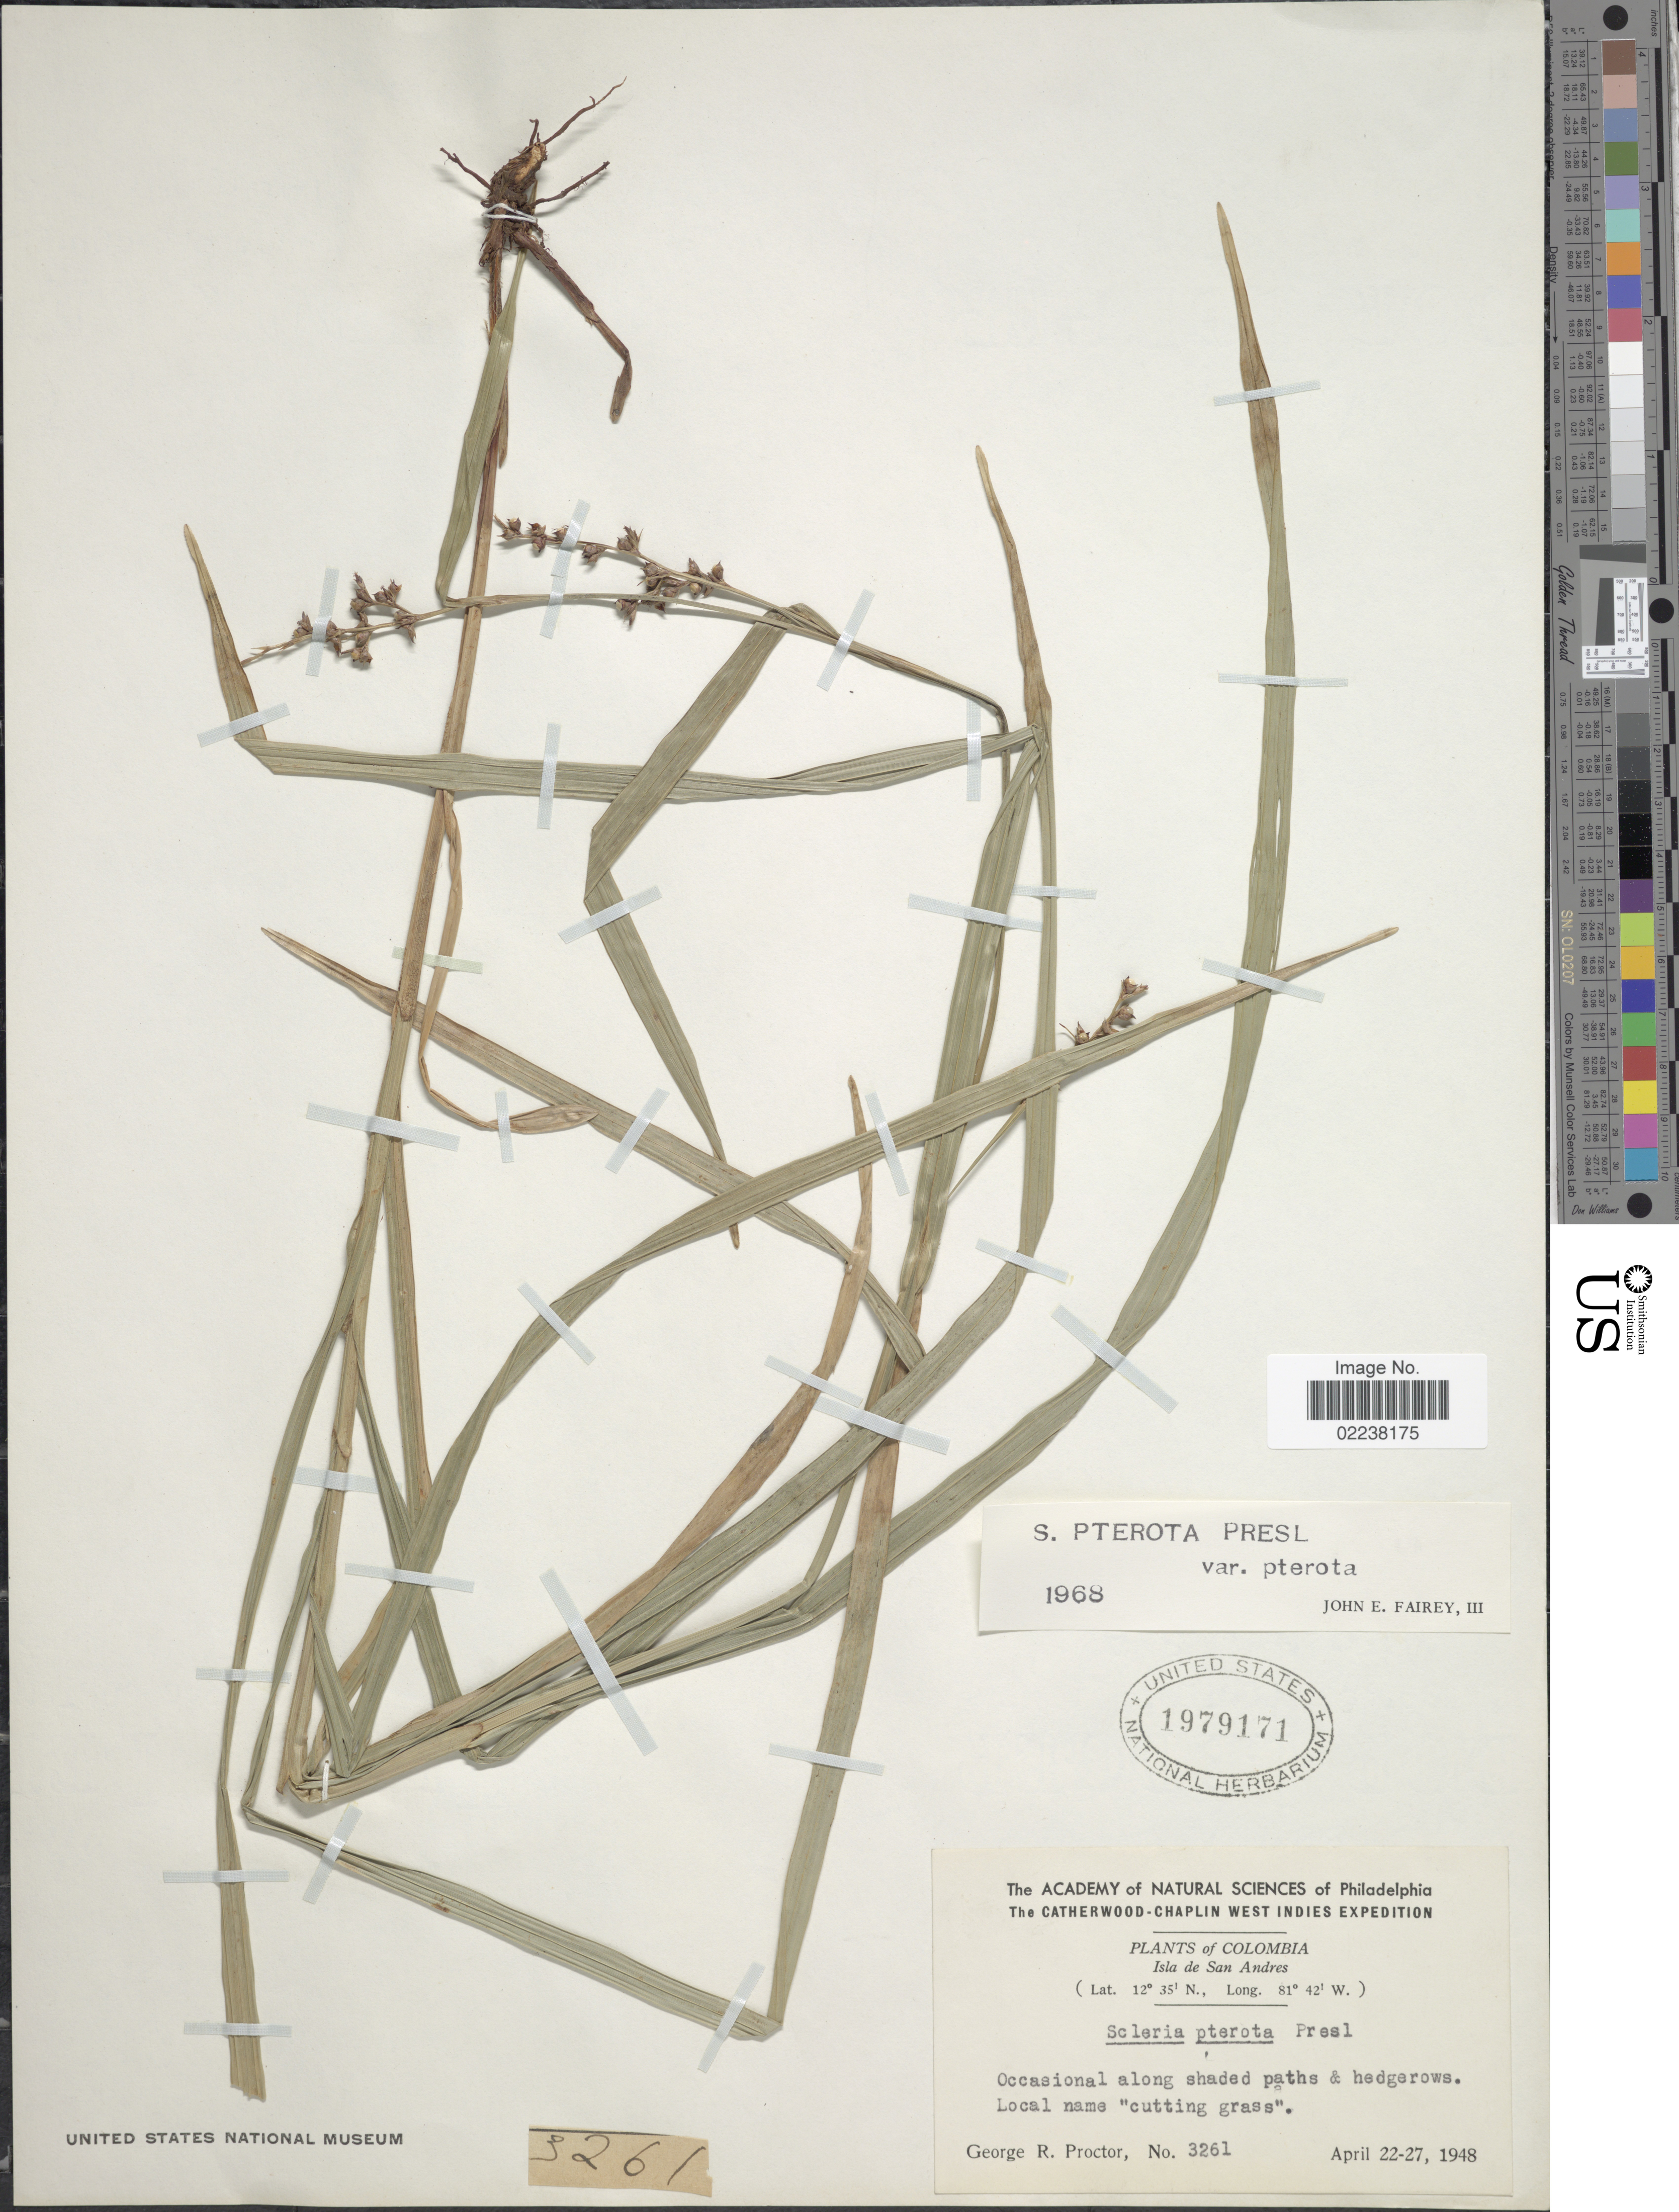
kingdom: Plantae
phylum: Tracheophyta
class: Liliopsida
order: Poales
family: Cyperaceae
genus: Scleria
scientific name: Scleria gaertneri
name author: Raddi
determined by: Strong, Mark T., (BOT), Smithsonian Institution - National Museum of Natural History (UNITED STATES)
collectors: G. R. Proctor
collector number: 3261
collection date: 1948-04-22/1948-04-27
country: Colombia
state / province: San Andres y Providencia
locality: Isla de San Andres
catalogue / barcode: US 1979171